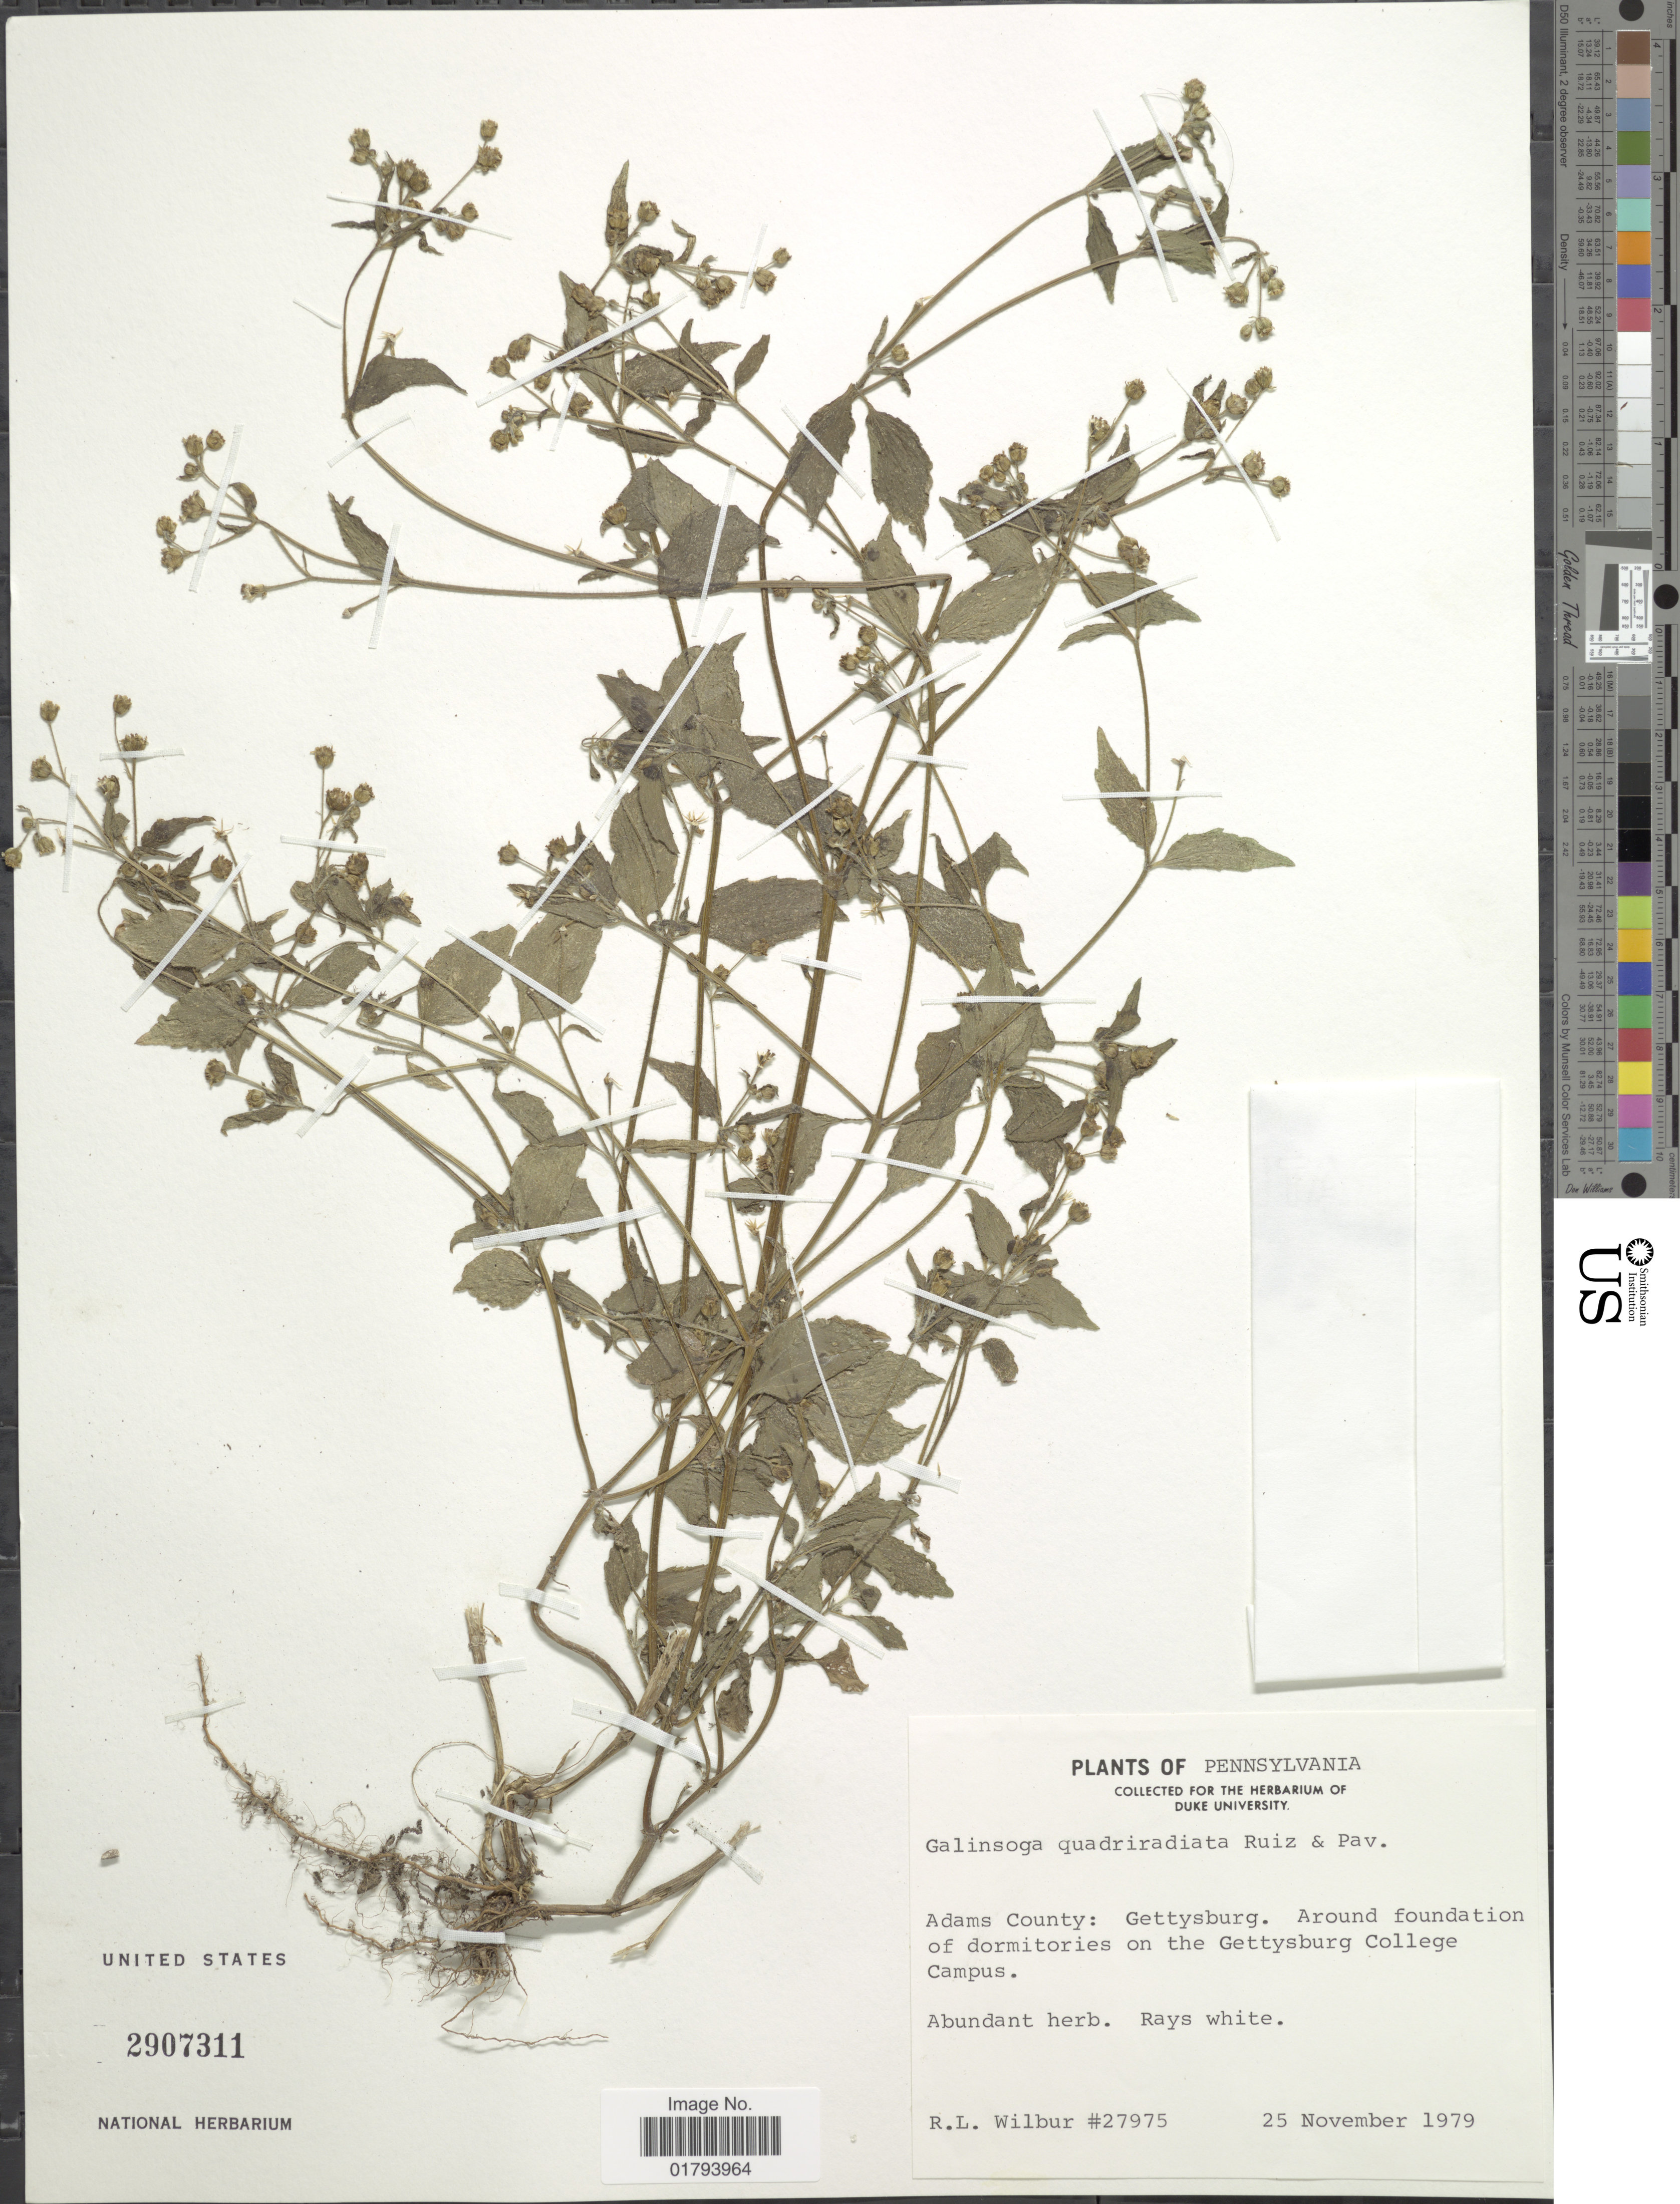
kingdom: Plantae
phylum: Tracheophyta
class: Magnoliopsida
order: Asterales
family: Asteraceae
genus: Galinsoga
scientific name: Galinsoga quadriradiata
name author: Ruiz & Pav.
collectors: R. L. Wilbur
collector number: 27975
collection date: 1979-11-25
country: United States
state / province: Pennsylvania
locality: Adams County: Gettysburg. Around foundation of dormitories on the Gettysburg College Campus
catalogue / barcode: US 290731